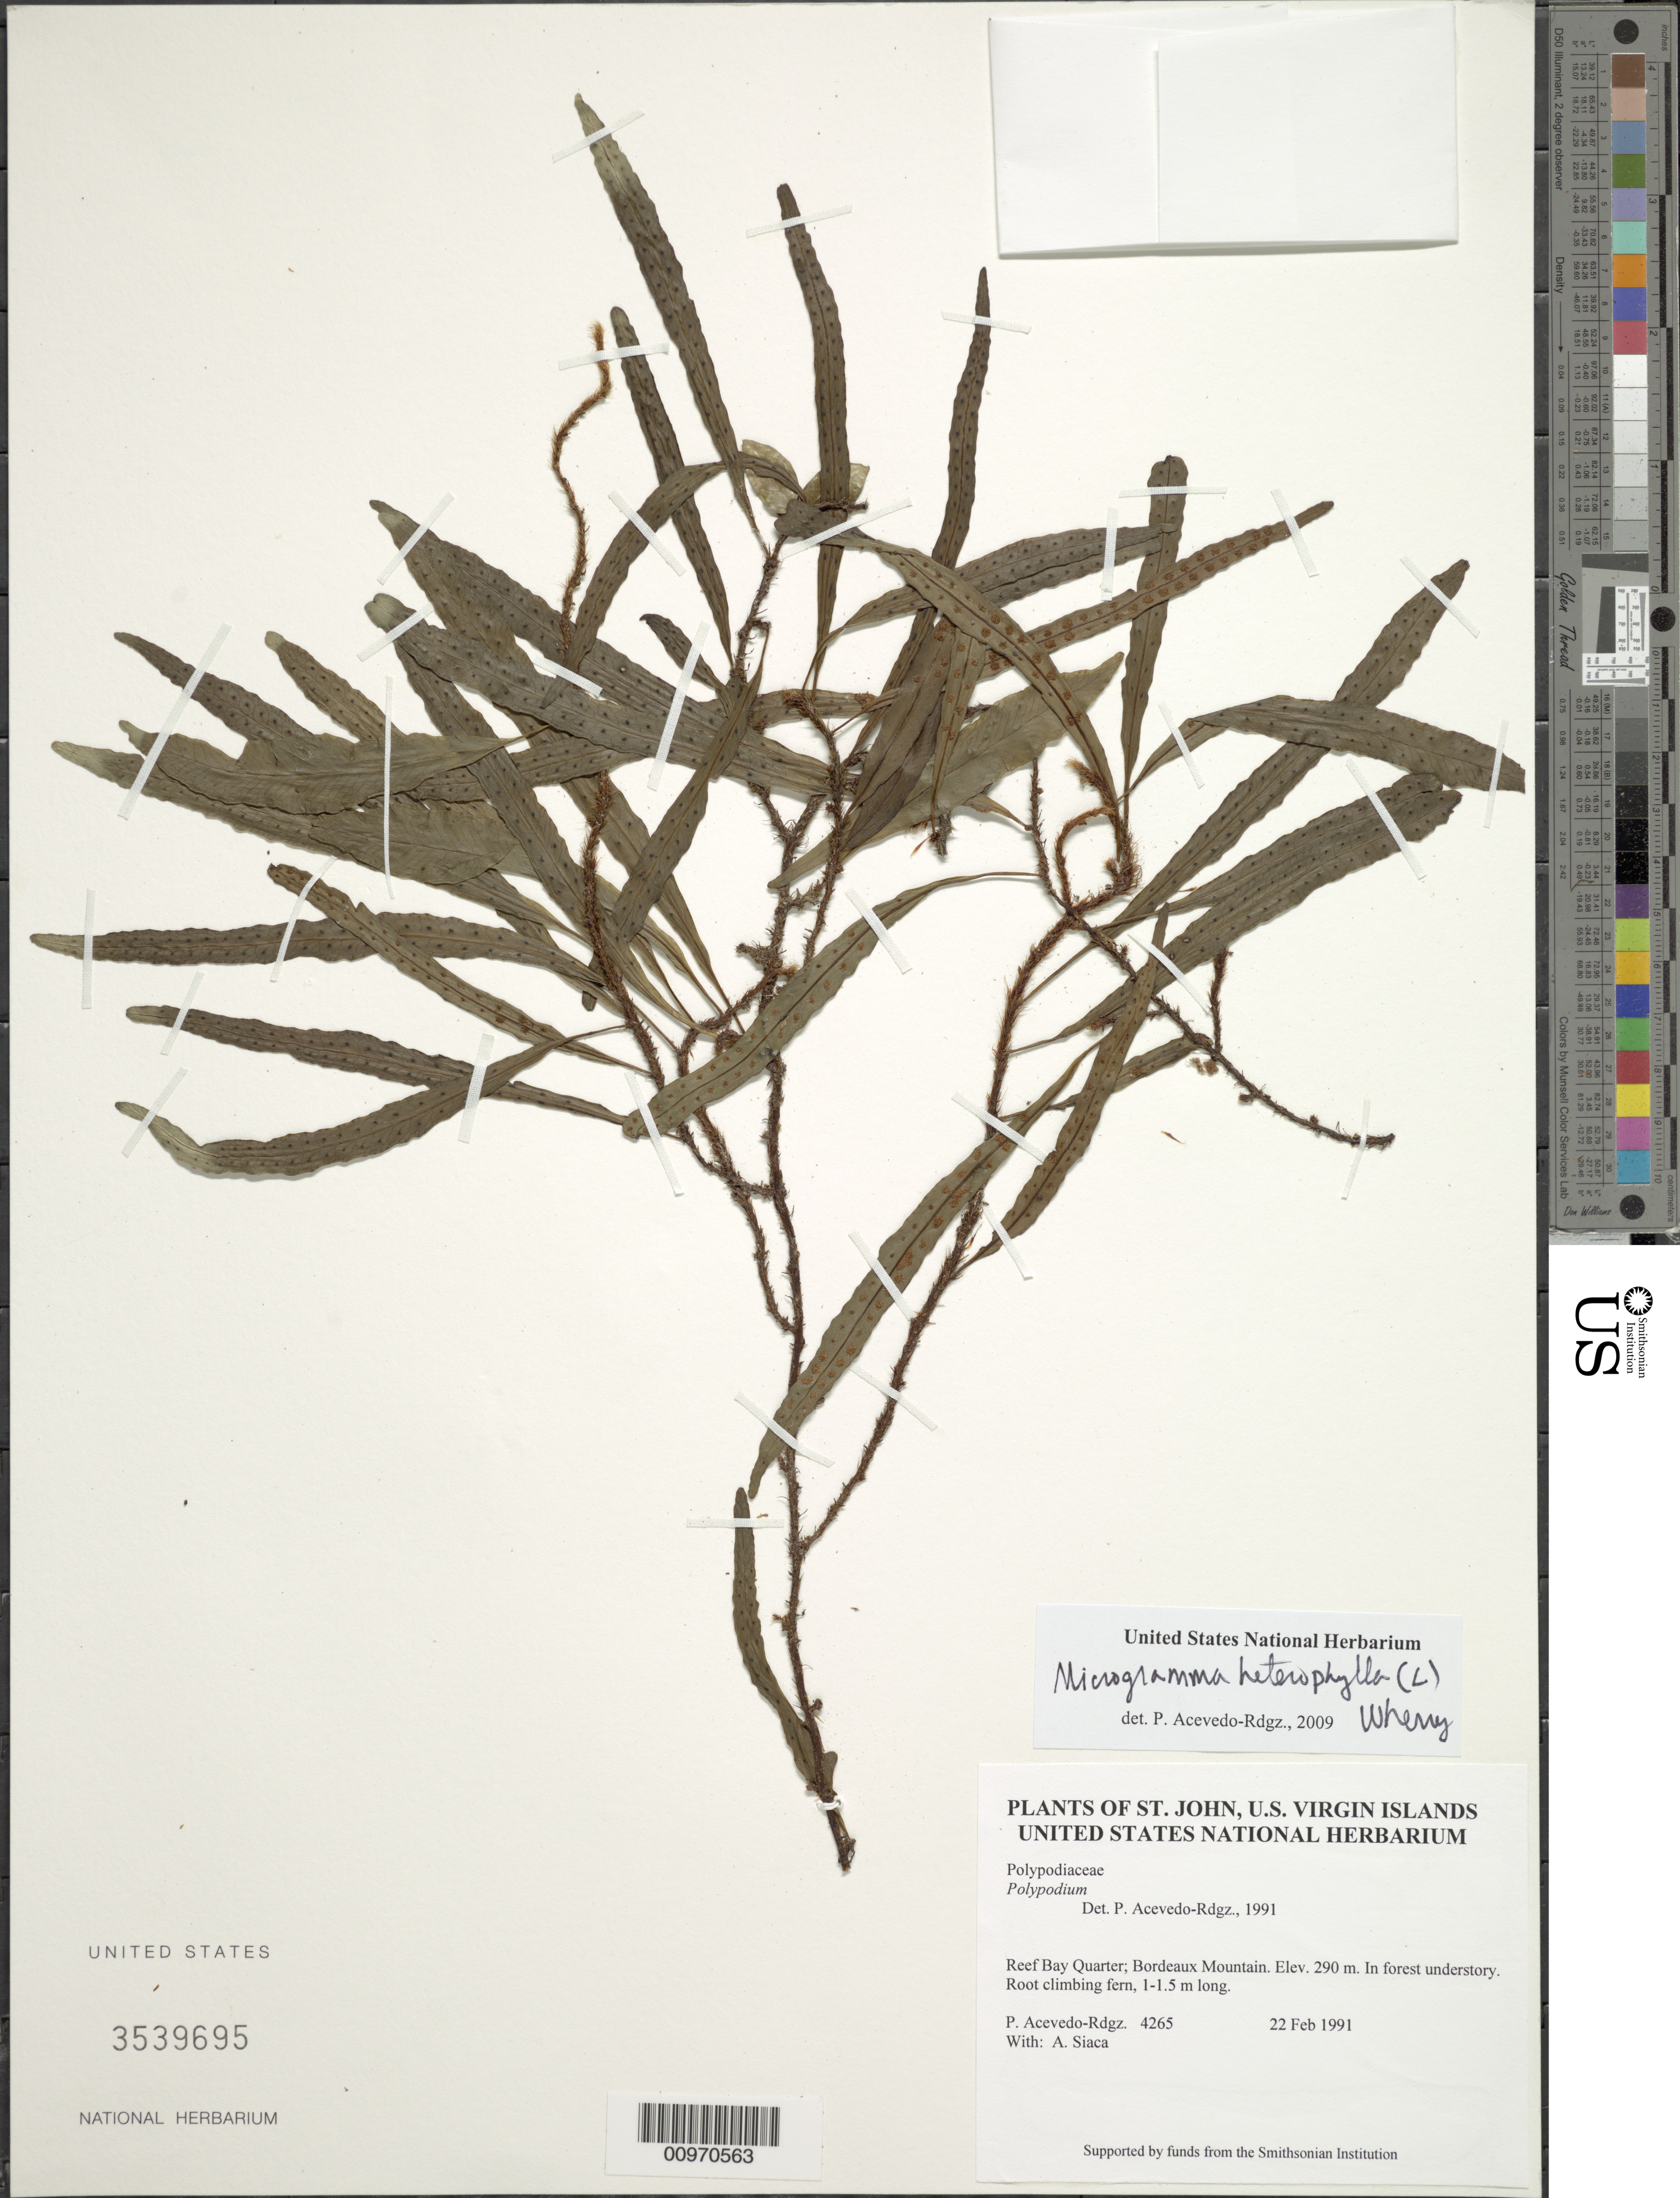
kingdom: Plantae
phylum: Tracheophyta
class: Polypodiopsida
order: Polypodiales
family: Polypodiaceae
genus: Microgramma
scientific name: Microgramma heterophylla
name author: (L.) Wherry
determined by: Acevedo-Rodríguez, P., (BOT), Smithsonian Institution - National Museum of Natural History (UNITED STATES)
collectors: P. Acevedo-Rodr. & A. Siaca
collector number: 4265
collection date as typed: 22 Feb 1991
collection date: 1991-02-22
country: U.S. Virgin Islands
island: St. John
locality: Reef Bay Quarter; Bordeaux Mountain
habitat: In forest understory.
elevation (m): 290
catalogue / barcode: US 3539695